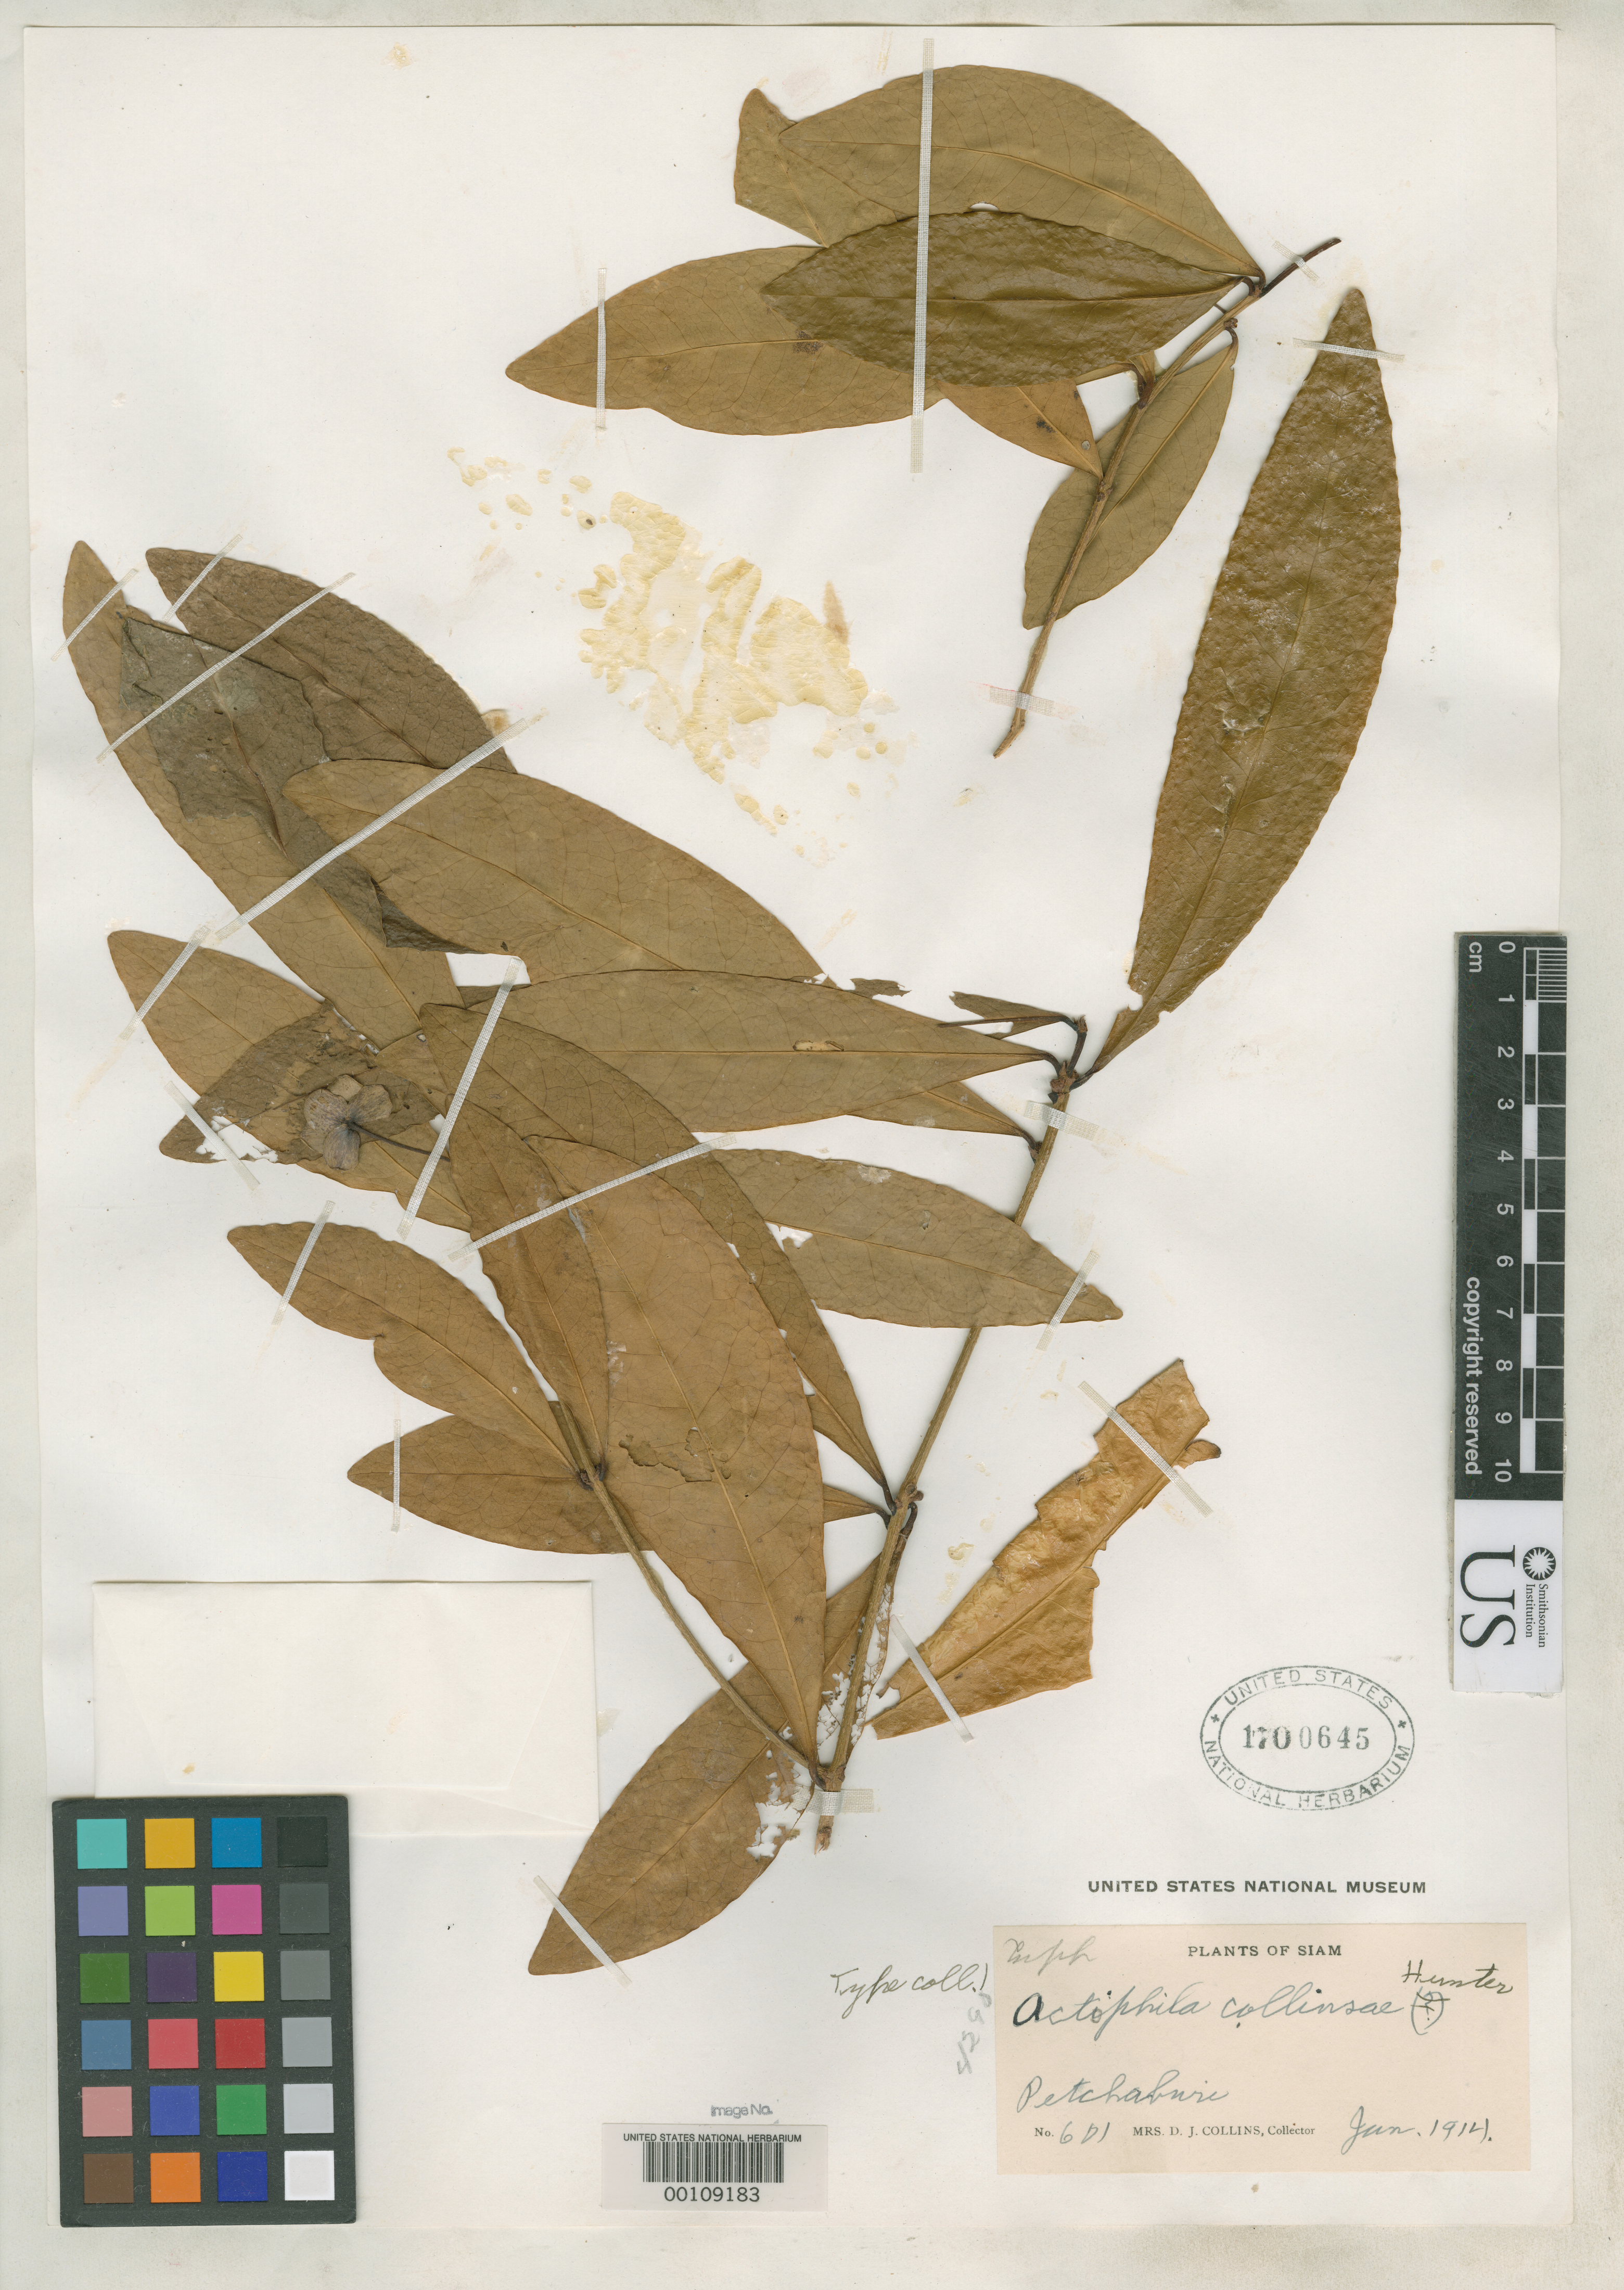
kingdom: Plantae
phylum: Tracheophyta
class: Magnoliopsida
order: Malpighiales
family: Phyllanthaceae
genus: Actephila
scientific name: Actephila collinsae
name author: Hunter in Craib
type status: Isosyntype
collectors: Mrs. D. J. Collins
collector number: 601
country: Thailand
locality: Petchaburi.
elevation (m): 30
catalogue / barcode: US 1700645